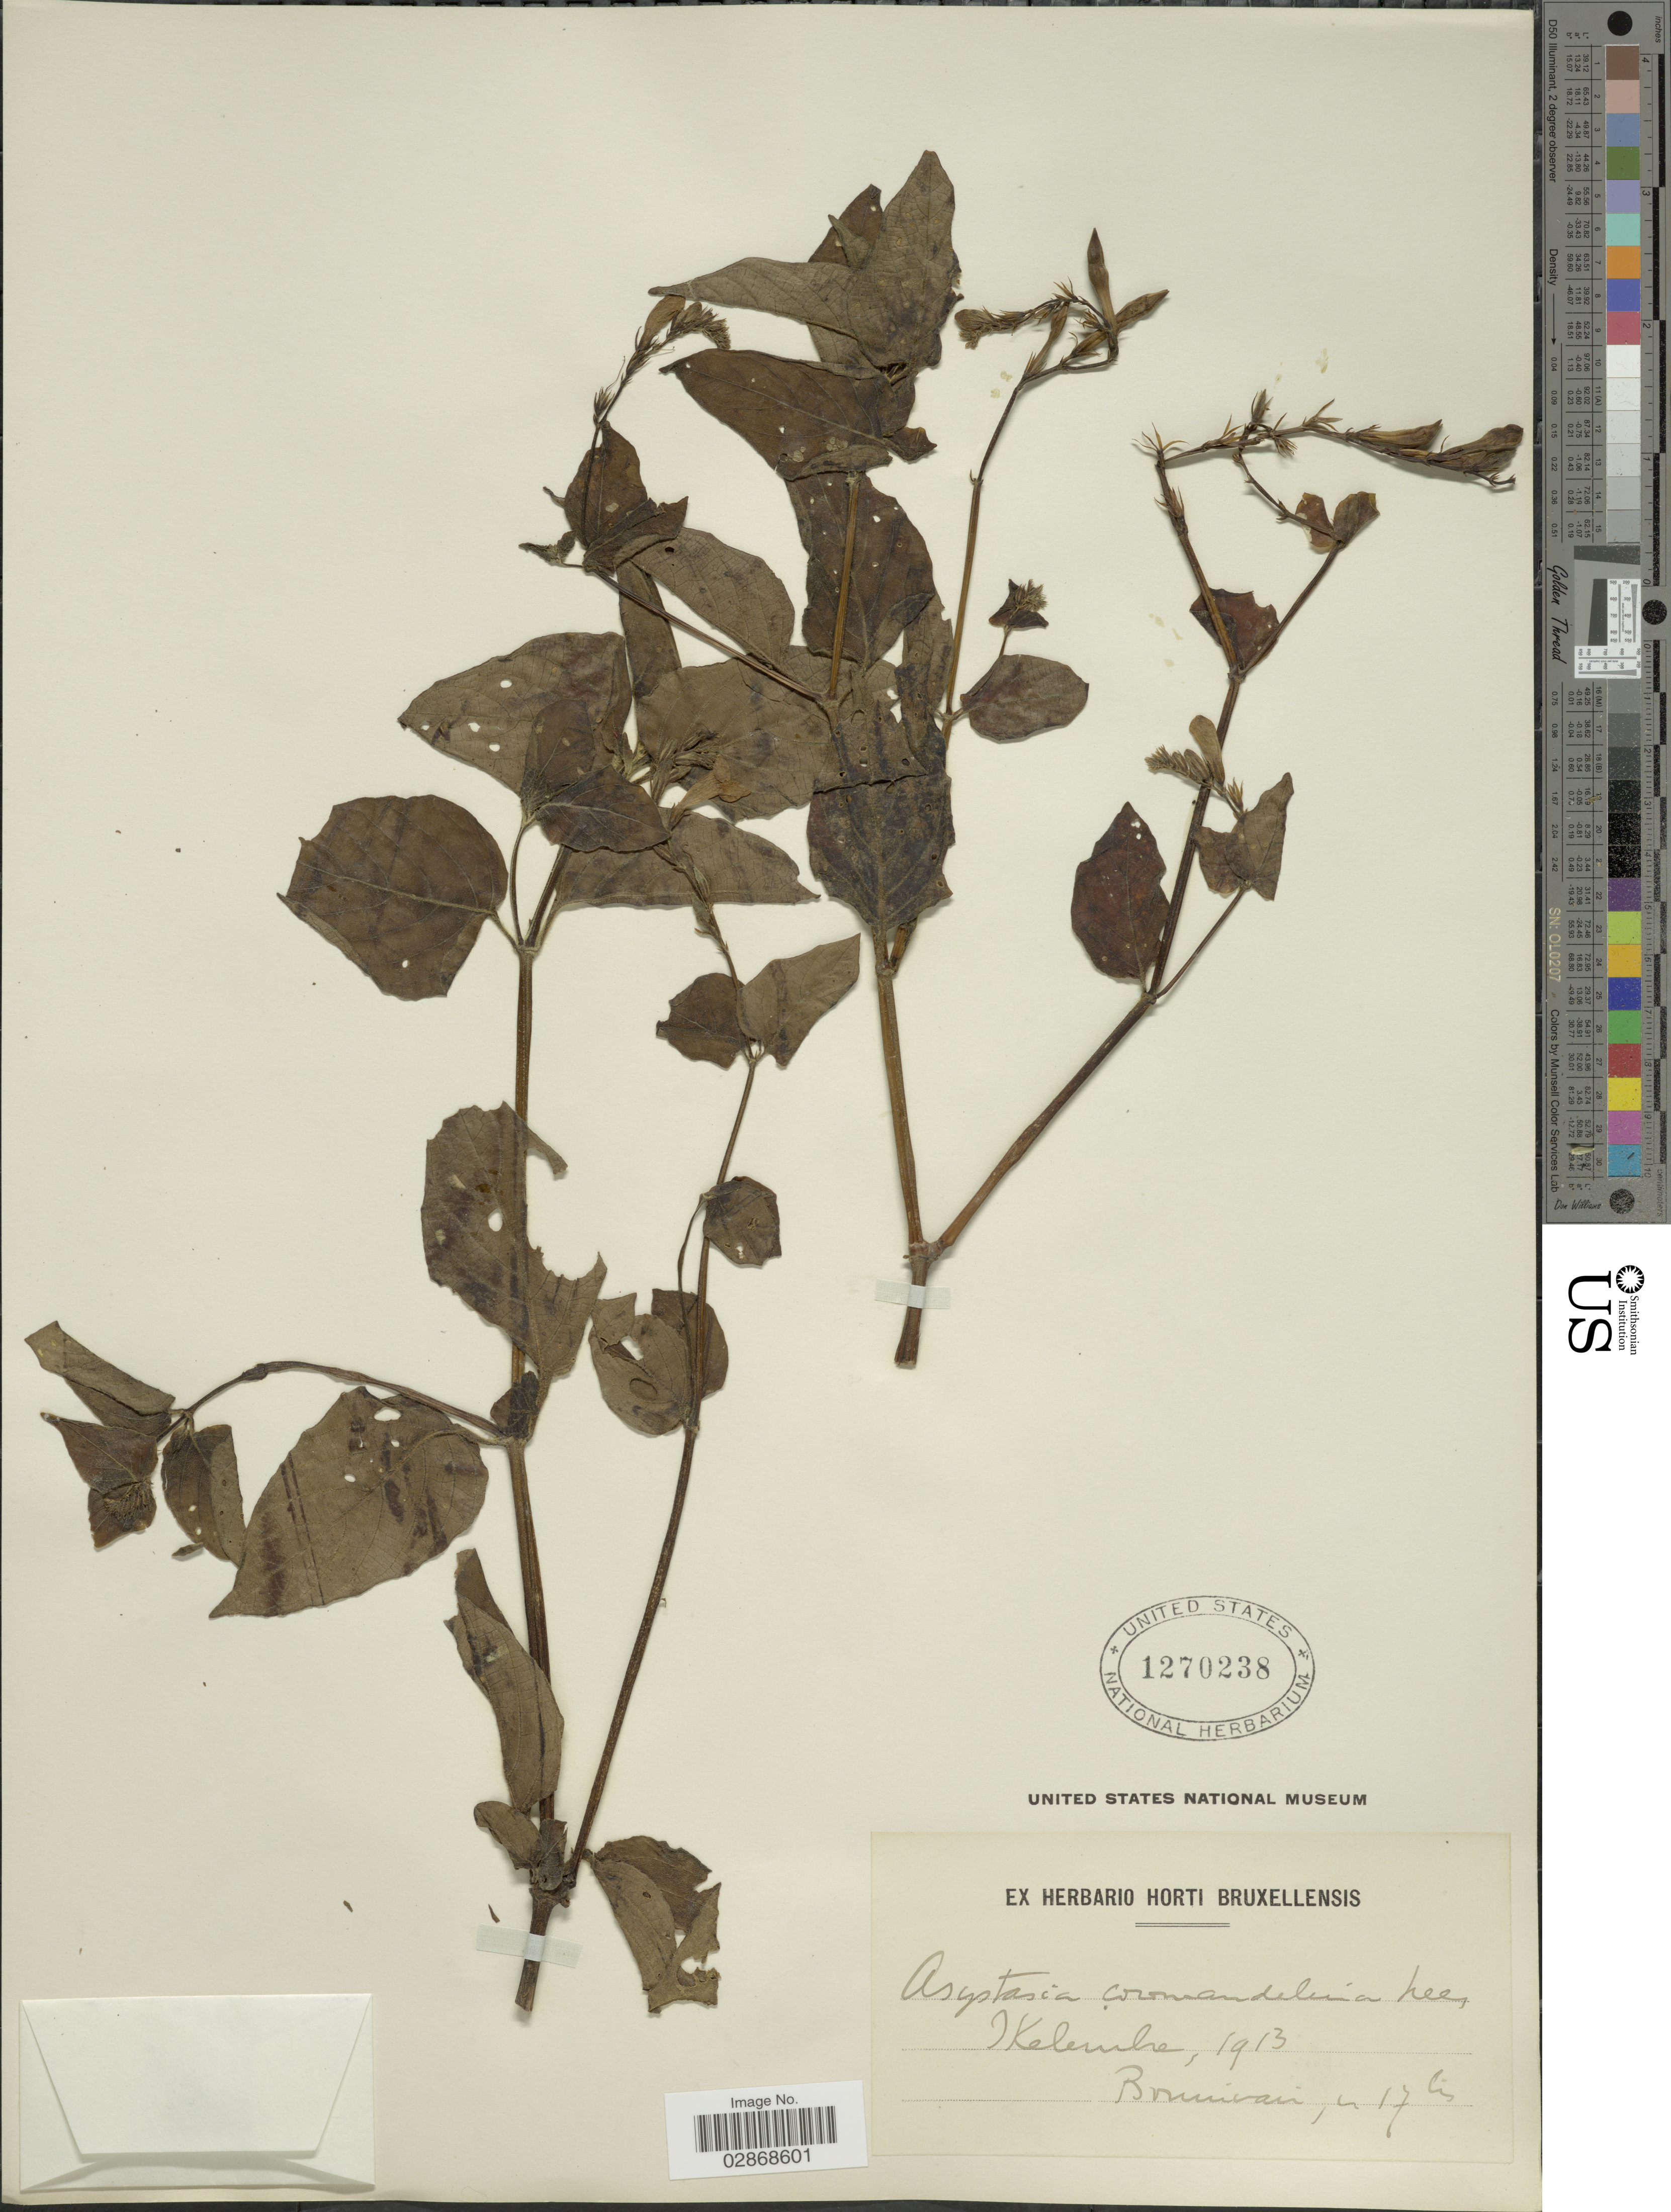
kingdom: Plantae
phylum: Tracheophyta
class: Magnoliopsida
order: Lamiales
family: Acanthaceae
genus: Asystasia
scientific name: Asystasia coromandeliana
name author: Nees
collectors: Brunivan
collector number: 17bis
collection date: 1913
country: Congo, Democratic Republic of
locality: Ikelemba.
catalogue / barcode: US 1270238